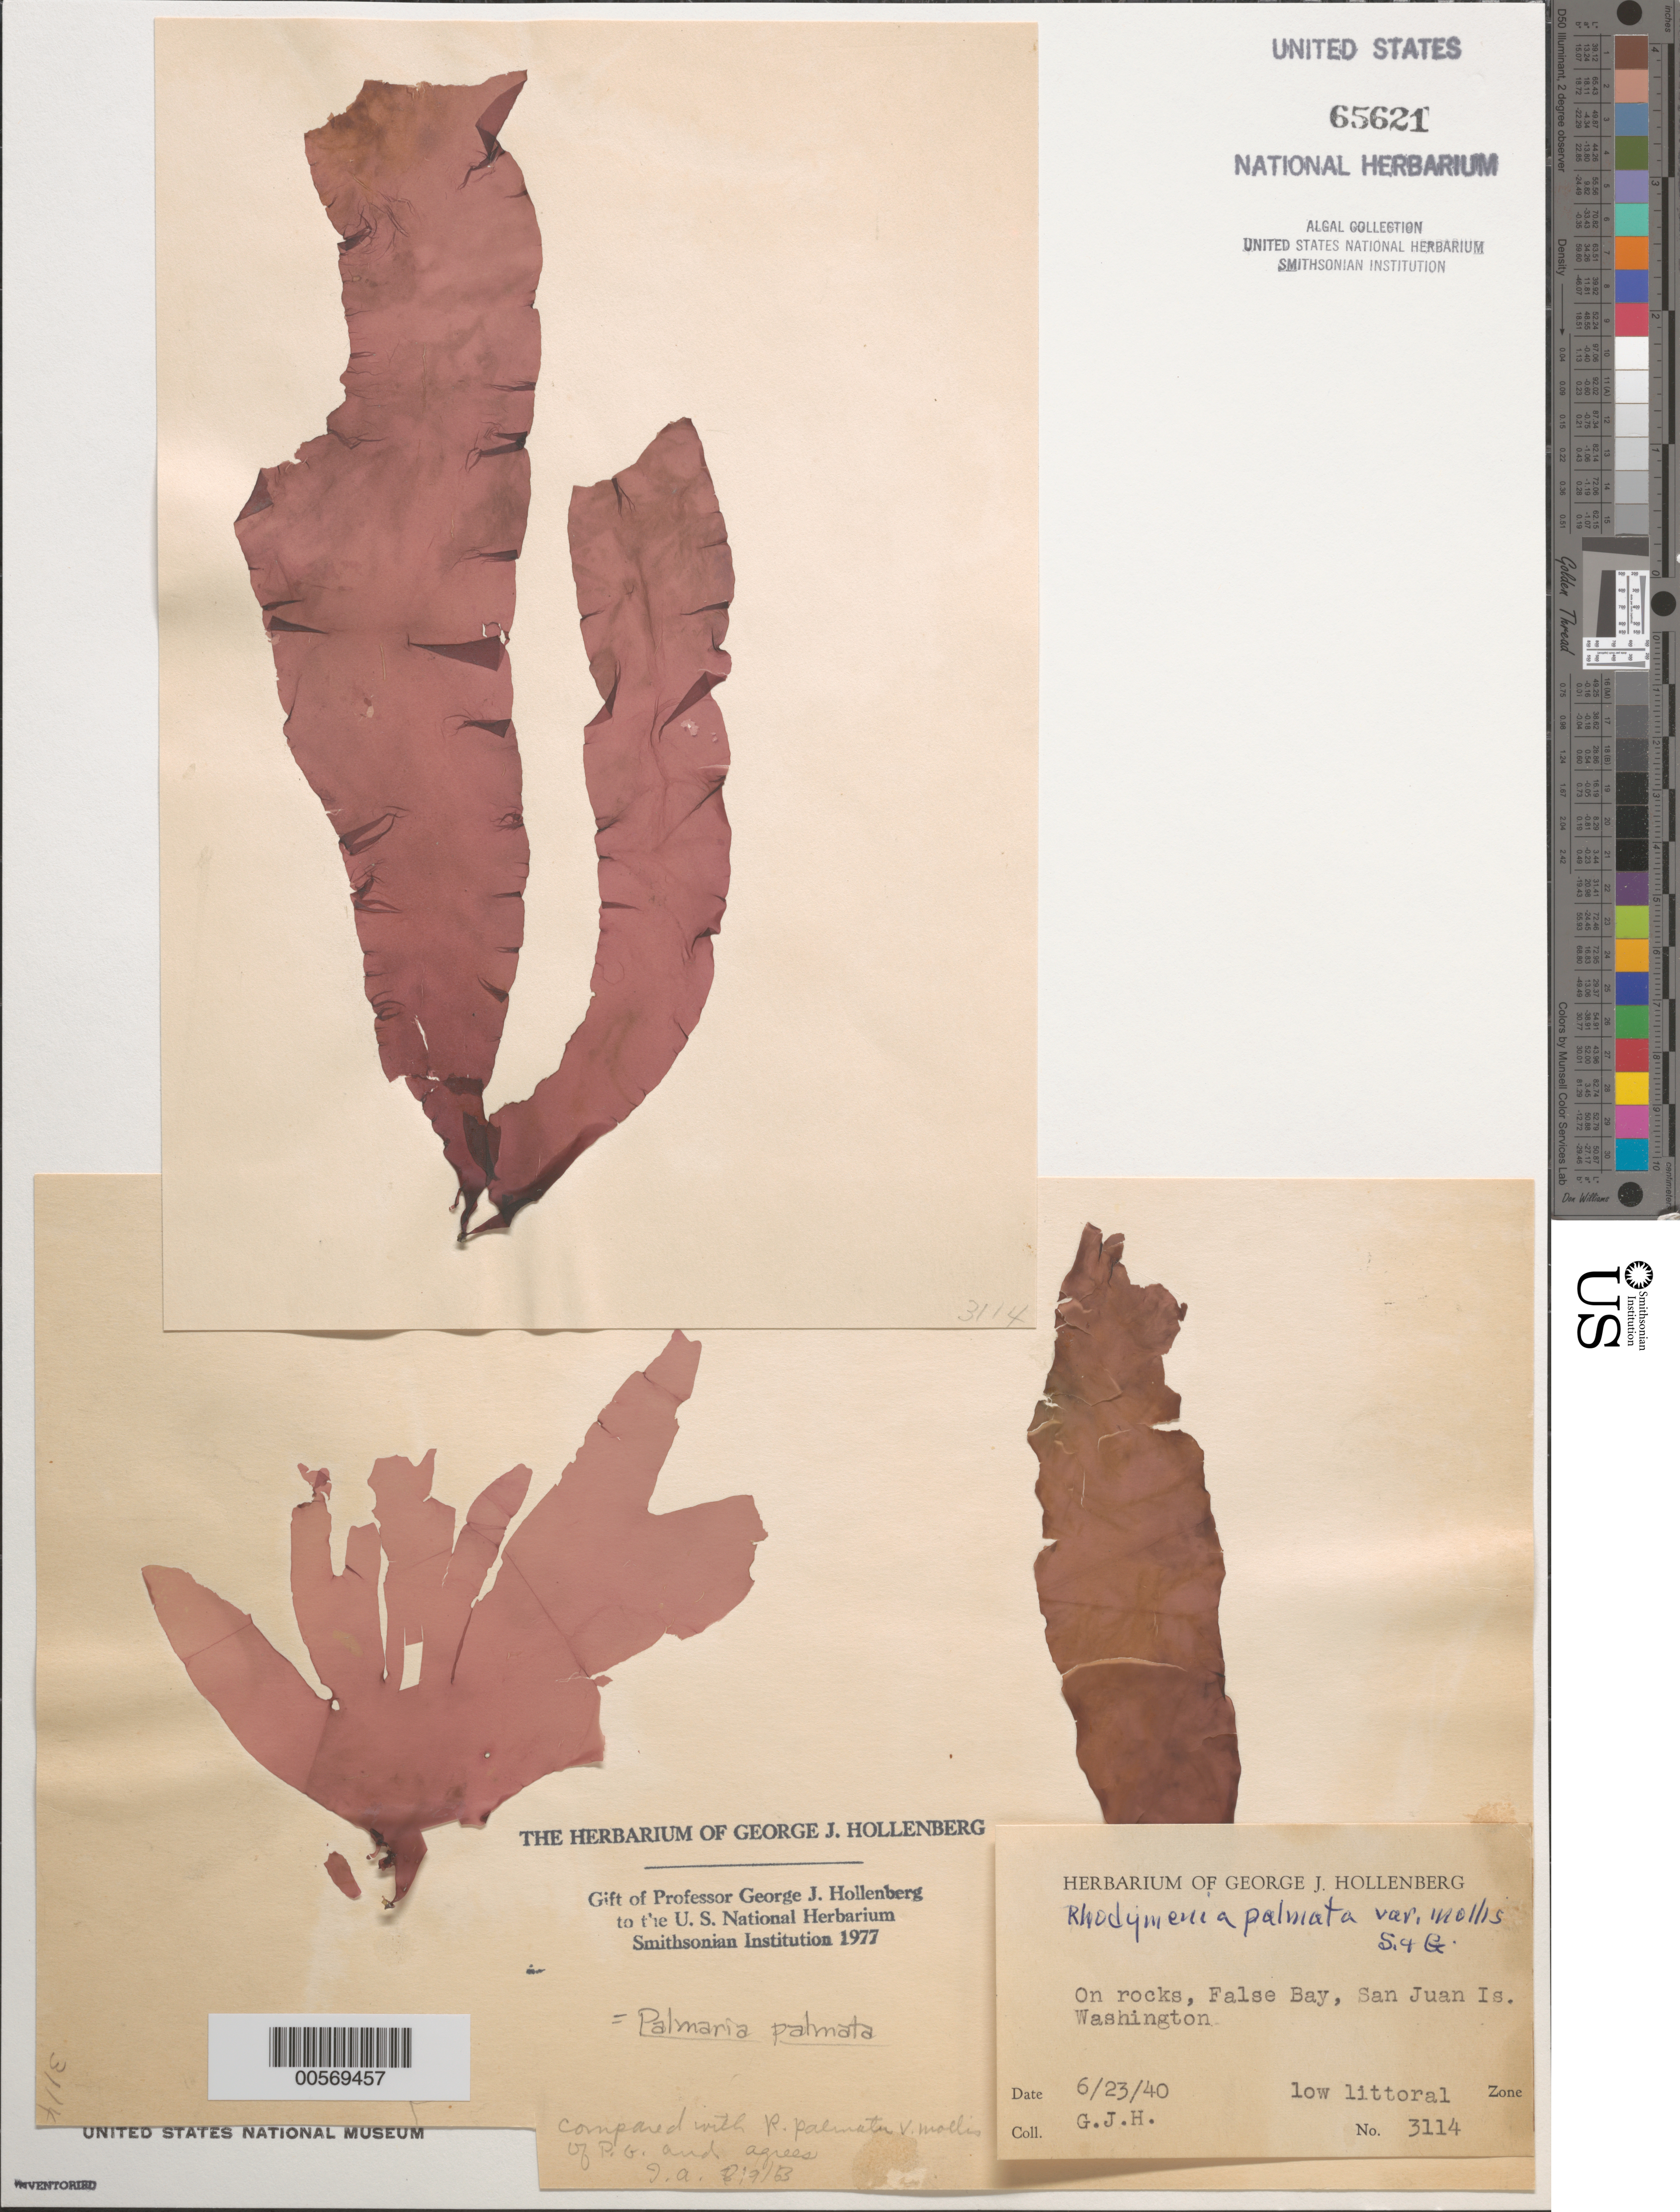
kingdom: Plantae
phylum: Rhodophyta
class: Florideophyceae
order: Palmariales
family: Palmariaceae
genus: Palmaria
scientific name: Palmaria palmata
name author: (L.) F. Weber & D. Mohr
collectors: G. Hollenberg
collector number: GJH 3114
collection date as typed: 23 Jun 1940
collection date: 1940-06-23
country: United States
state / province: Washington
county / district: San Juan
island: San Juan Island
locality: False Bay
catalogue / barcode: US 65621